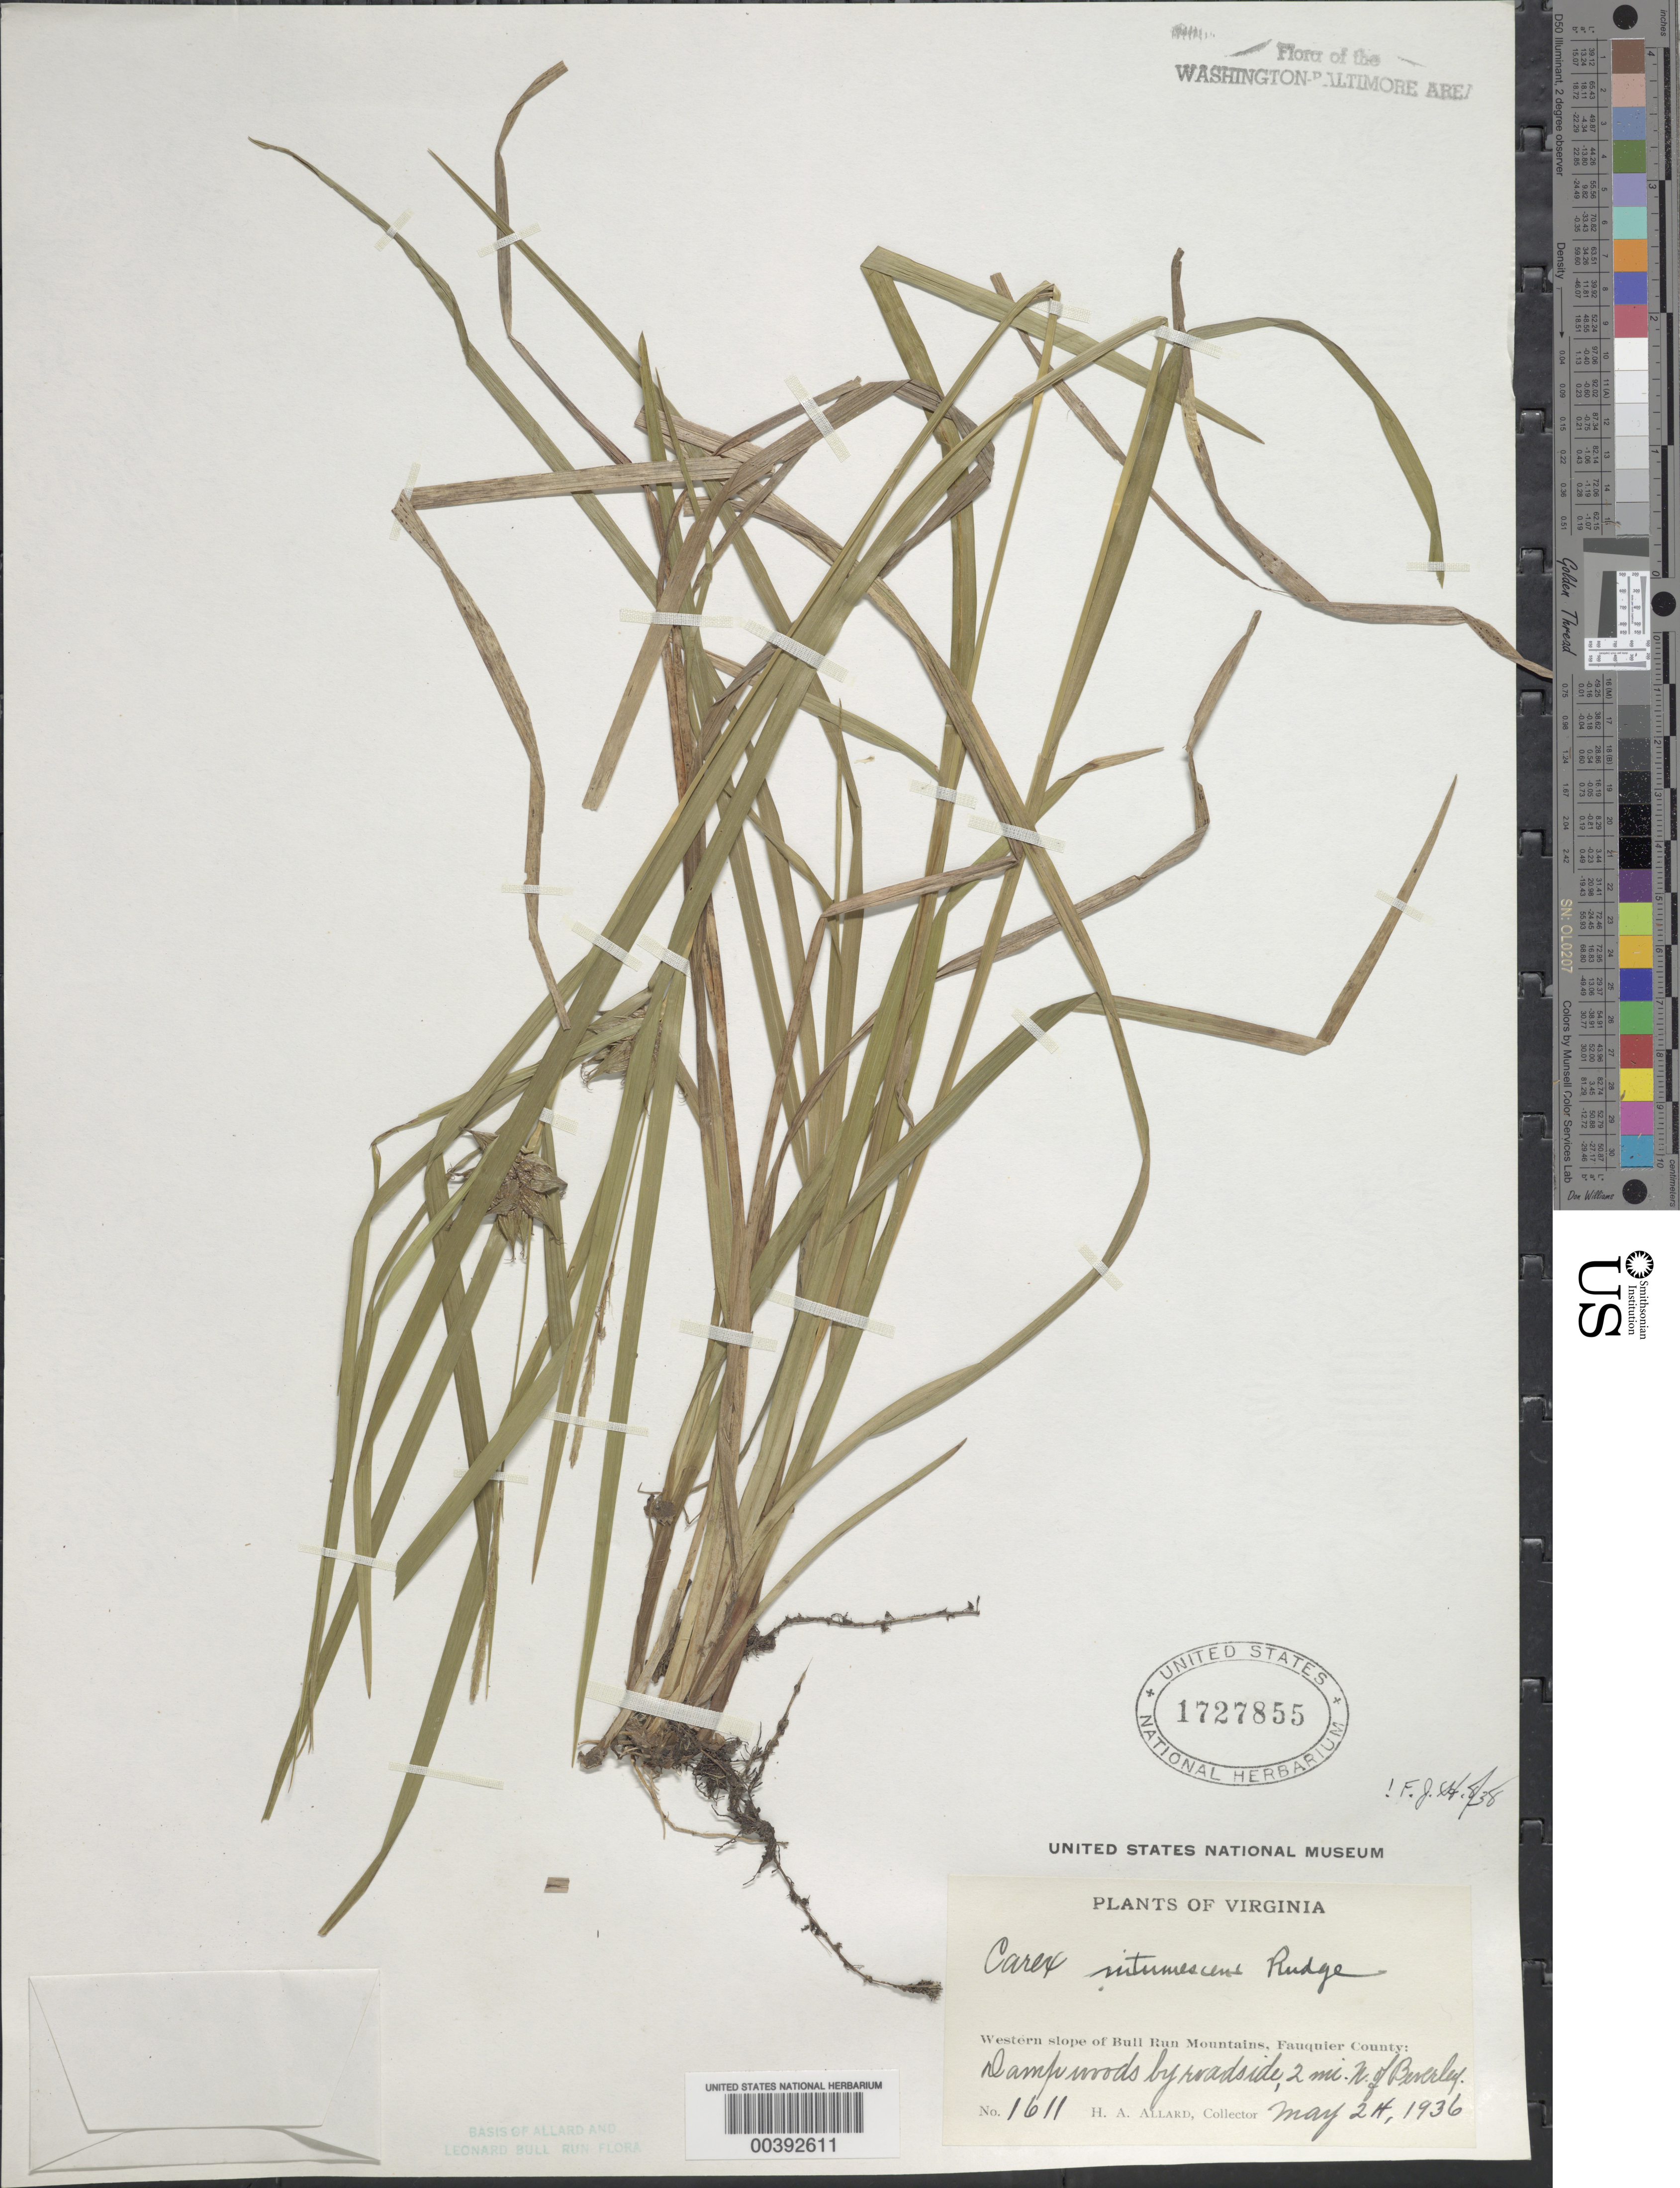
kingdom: Plantae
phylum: Tracheophyta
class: Liliopsida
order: Poales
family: Cyperaceae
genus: Carex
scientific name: Carex intumescens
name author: Rudge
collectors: H. A. Allard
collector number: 1611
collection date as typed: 24 May 1936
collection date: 1936-05-24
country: United States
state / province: Virginia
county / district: Fauquier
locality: North of Beverley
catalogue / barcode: US 1727855